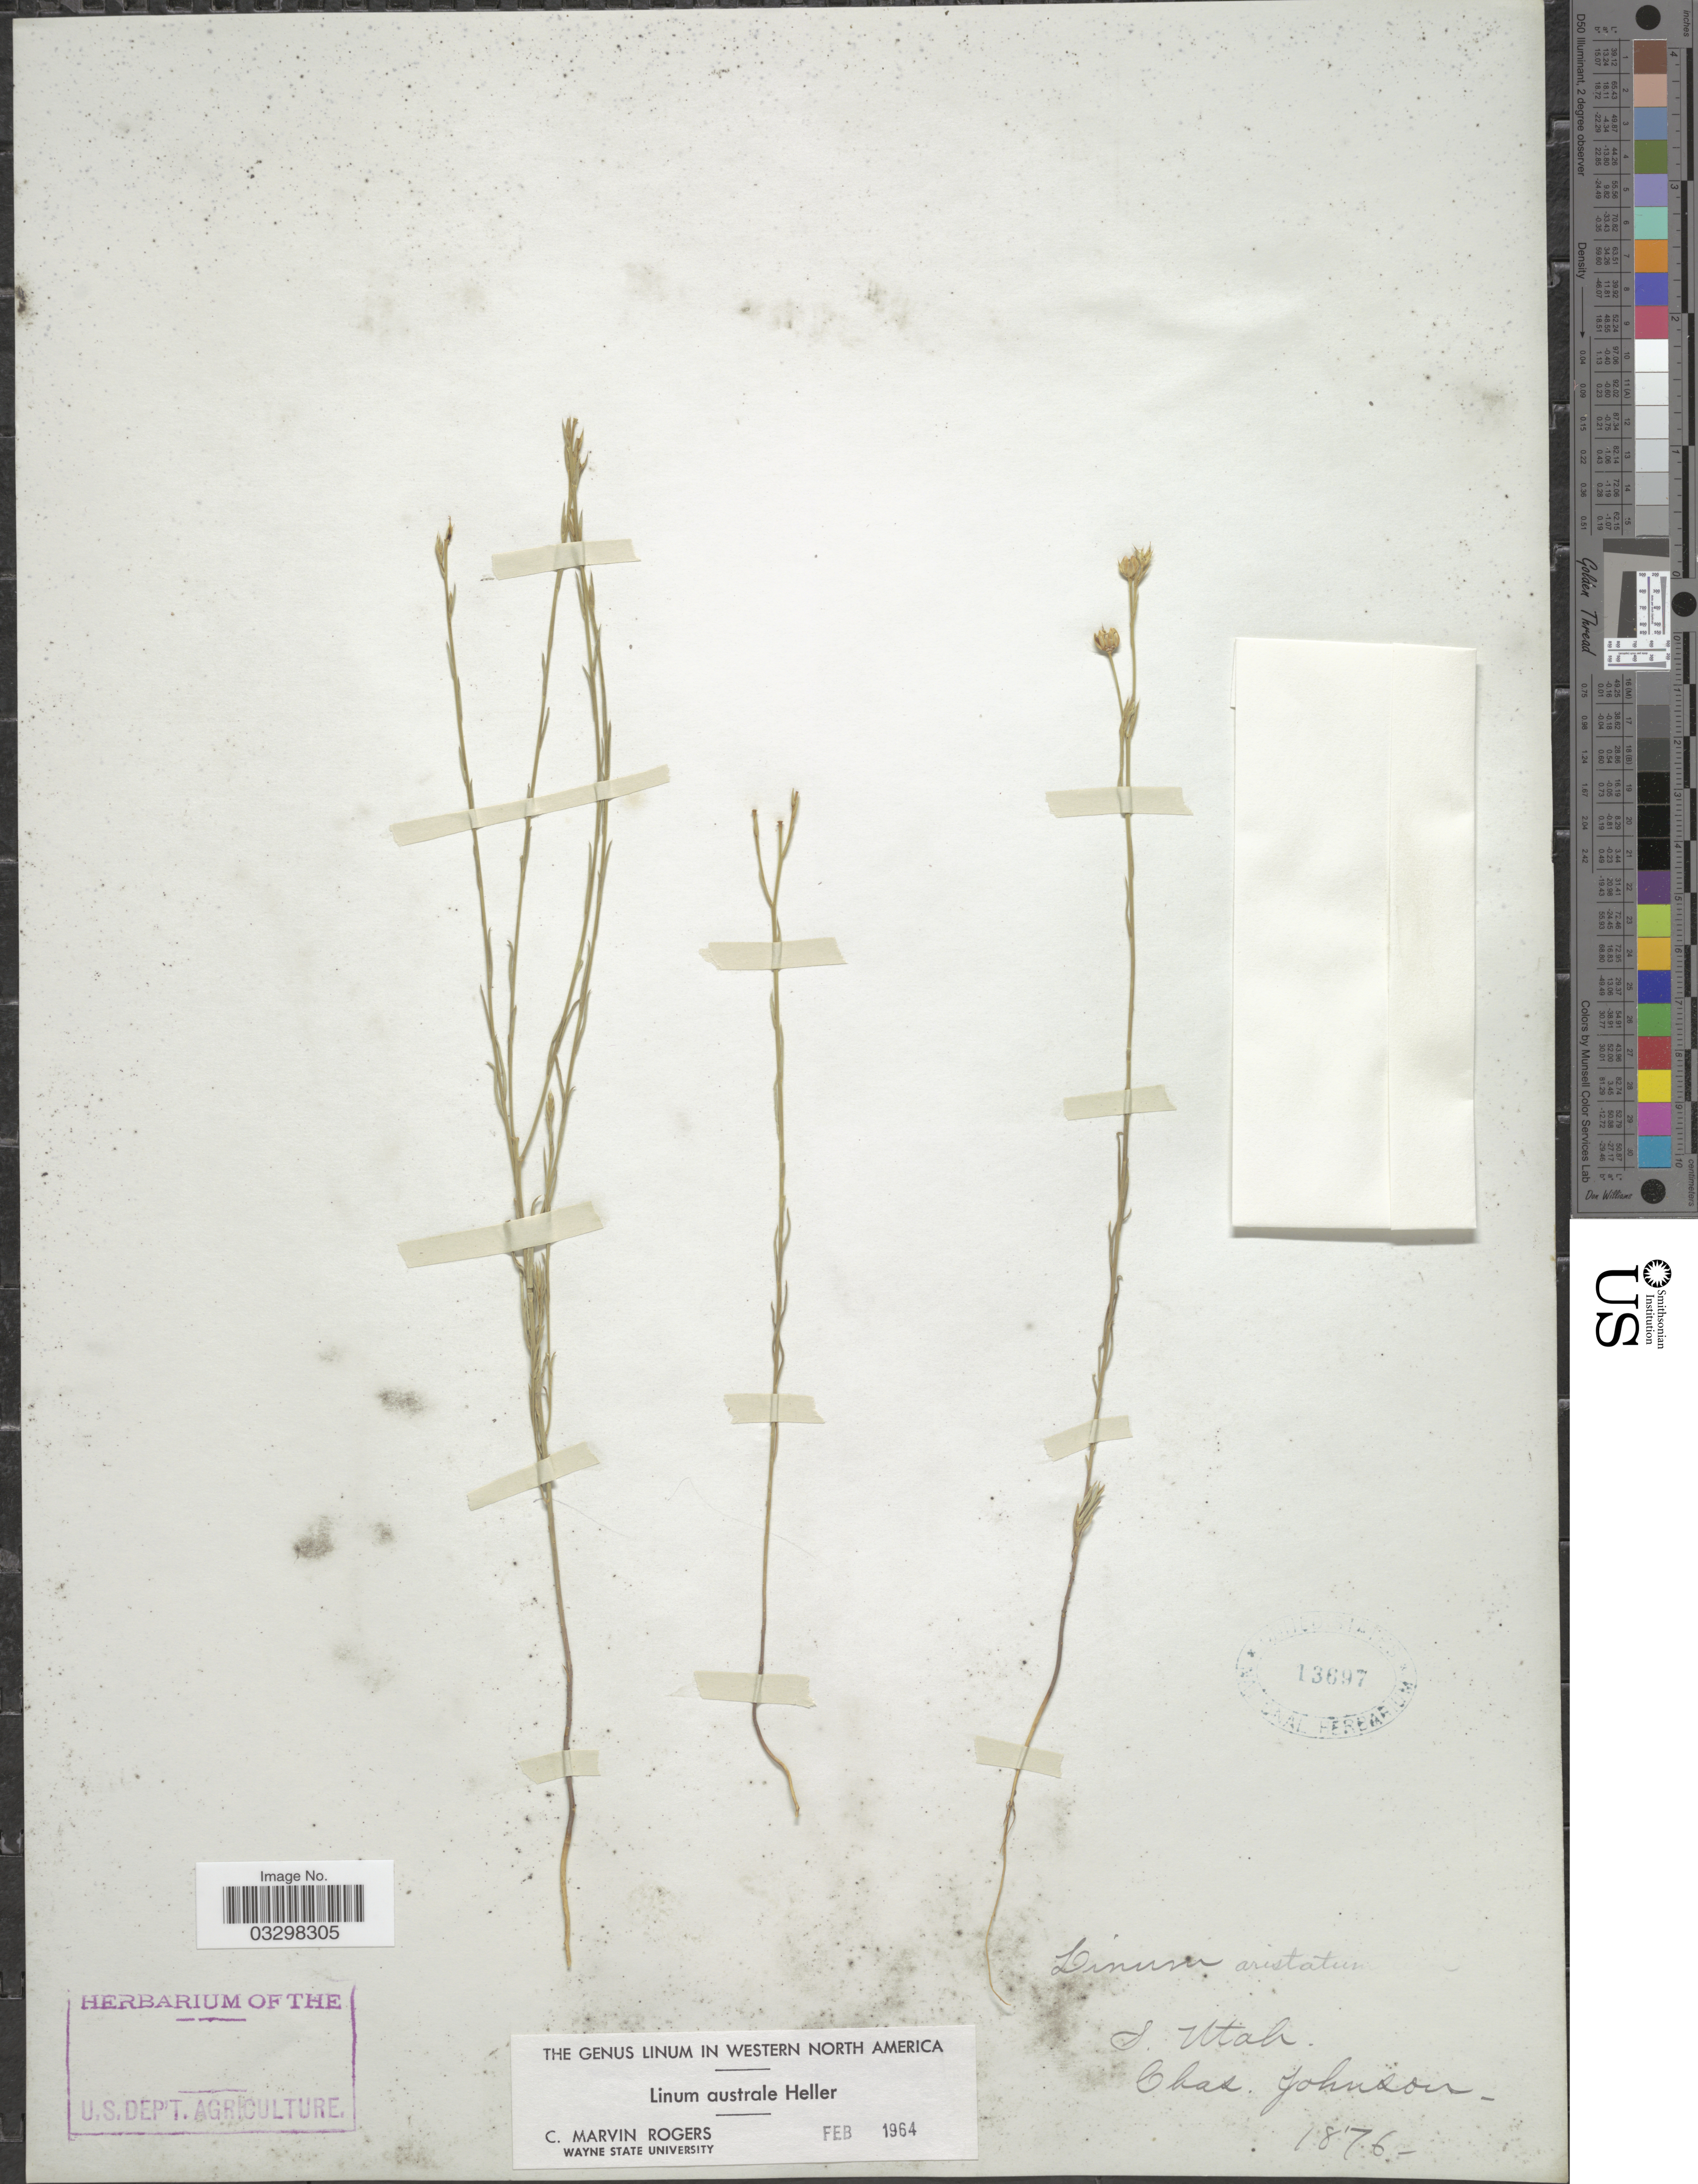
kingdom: Plantae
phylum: Tracheophyta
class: Magnoliopsida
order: Malpighiales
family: Linaceae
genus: Linum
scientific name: Linum australe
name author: A. Heller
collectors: C. Johnson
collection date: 1876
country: United States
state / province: Utah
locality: S. Utah.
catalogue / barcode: US 13697